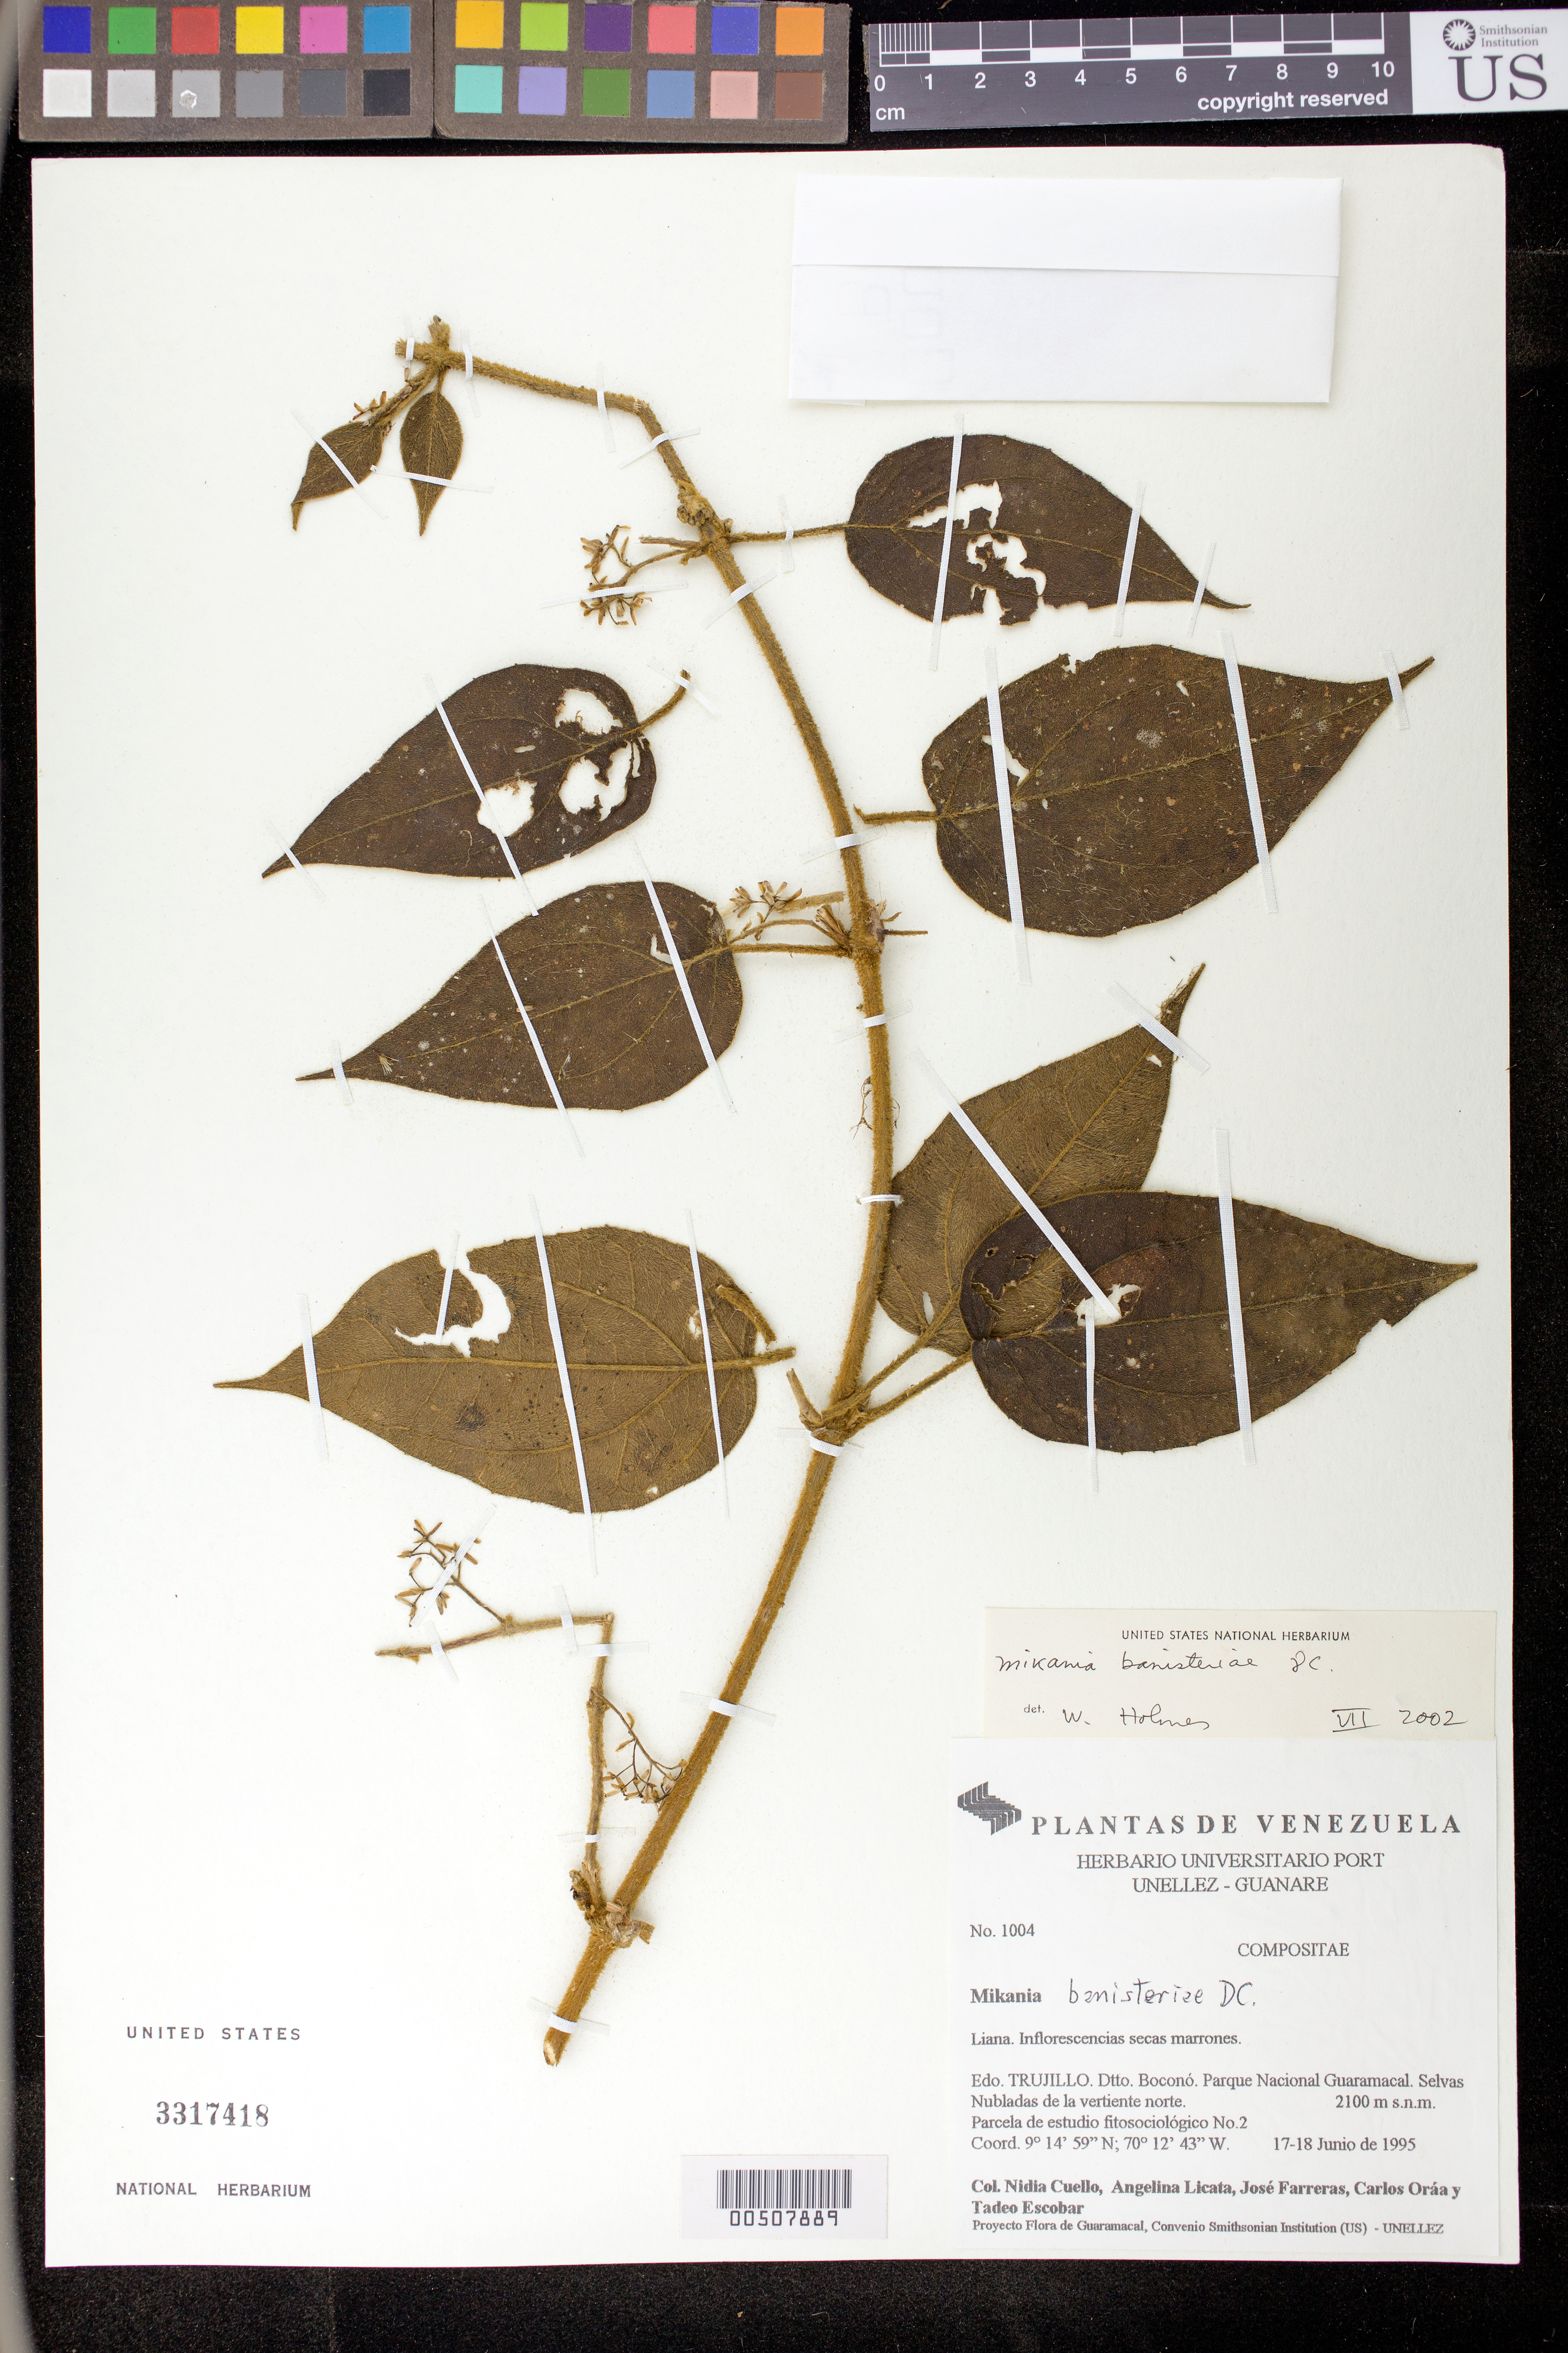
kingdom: Plantae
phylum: Tracheophyta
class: Magnoliopsida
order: Asterales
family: Asteraceae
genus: Mikania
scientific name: Mikania banisteriae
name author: DC.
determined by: Robinson, Harold E., (US)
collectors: N. L. Cuello, A. Licata, J. Farreras, C. Oráa & T. Escobar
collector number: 1004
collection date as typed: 17 Jun 1995 to 18 Jun 1995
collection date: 1995-06-17/1995-06-18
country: Venezuela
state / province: Trujillo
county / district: Boconó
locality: Parque Nacional Guaramacal, vertiente N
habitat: Selvas Nubladas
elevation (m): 2100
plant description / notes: K, MO, PORT, US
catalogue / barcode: US 3317418